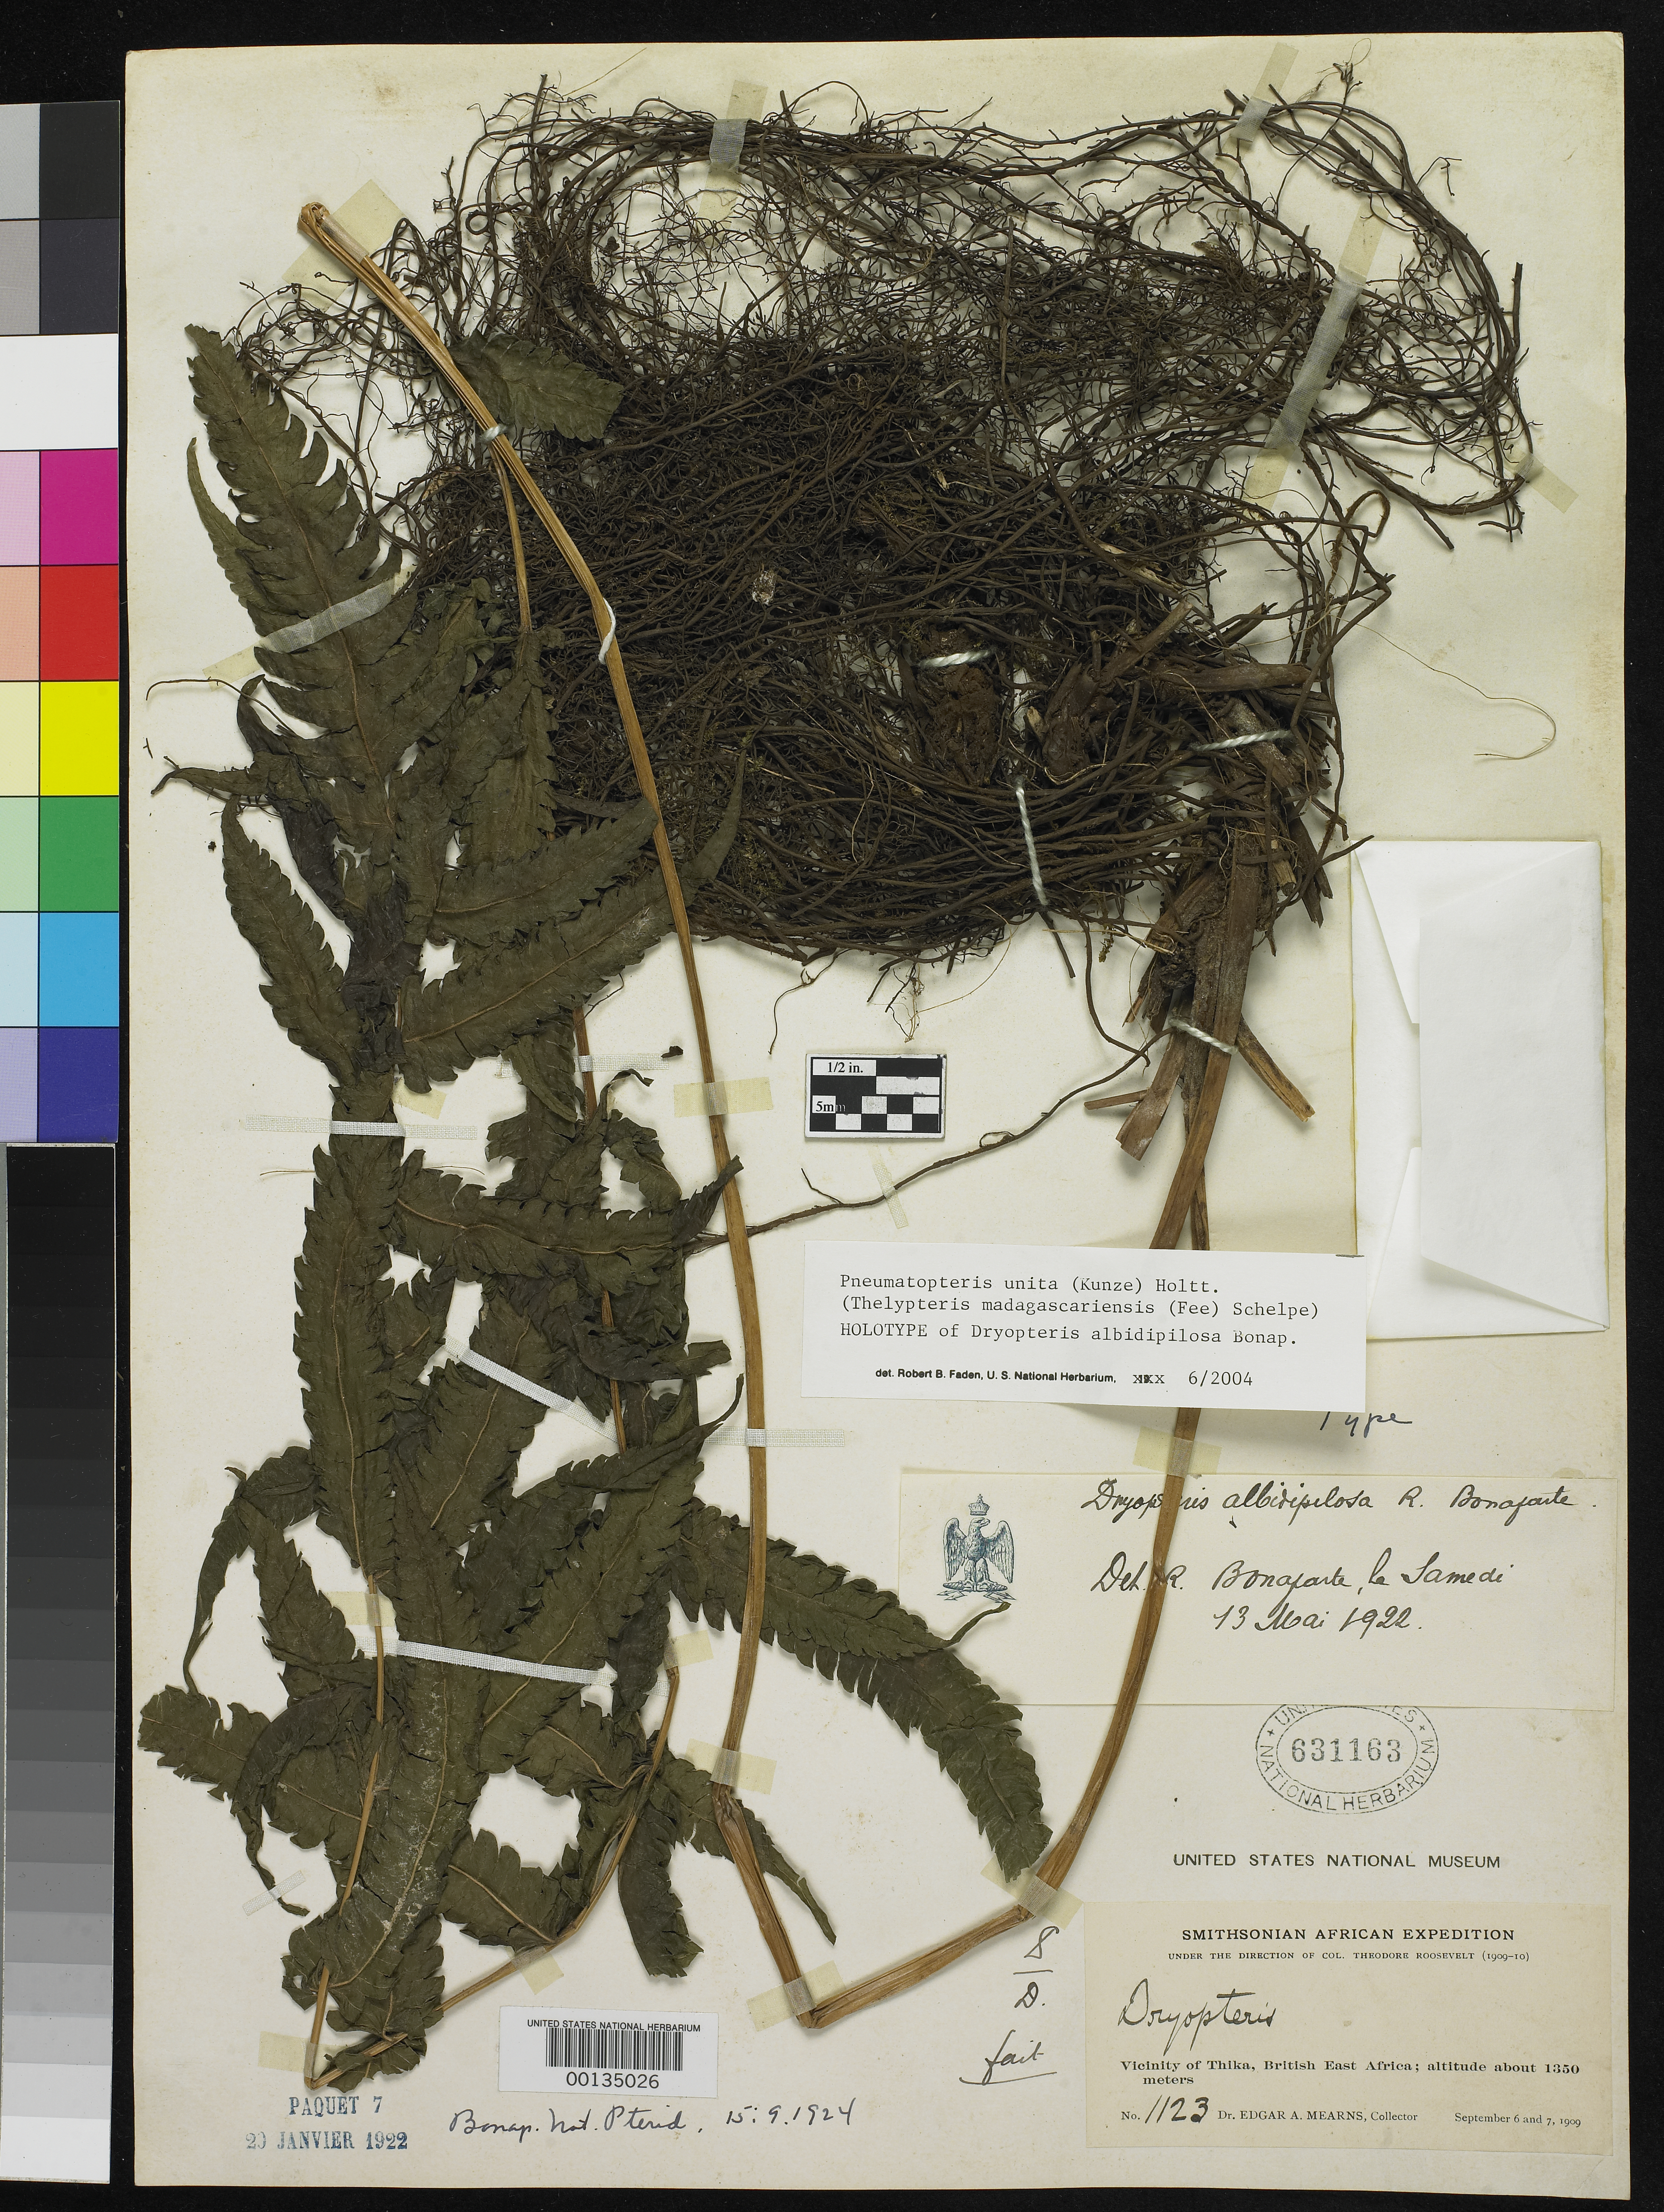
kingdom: Plantae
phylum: Tracheophyta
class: Polypodiopsida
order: Polypodiales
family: Dryopteridaceae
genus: Dryopteris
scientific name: Dryopteris albidipilosa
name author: Bonap.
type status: Holotype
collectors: E. A. Mearns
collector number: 1123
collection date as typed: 06 Sep 1909 to 07 Sep 1909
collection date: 1909-09-06/1909-09-07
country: Kenya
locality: Vicinity of Thika.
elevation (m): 1350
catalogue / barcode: US 631163